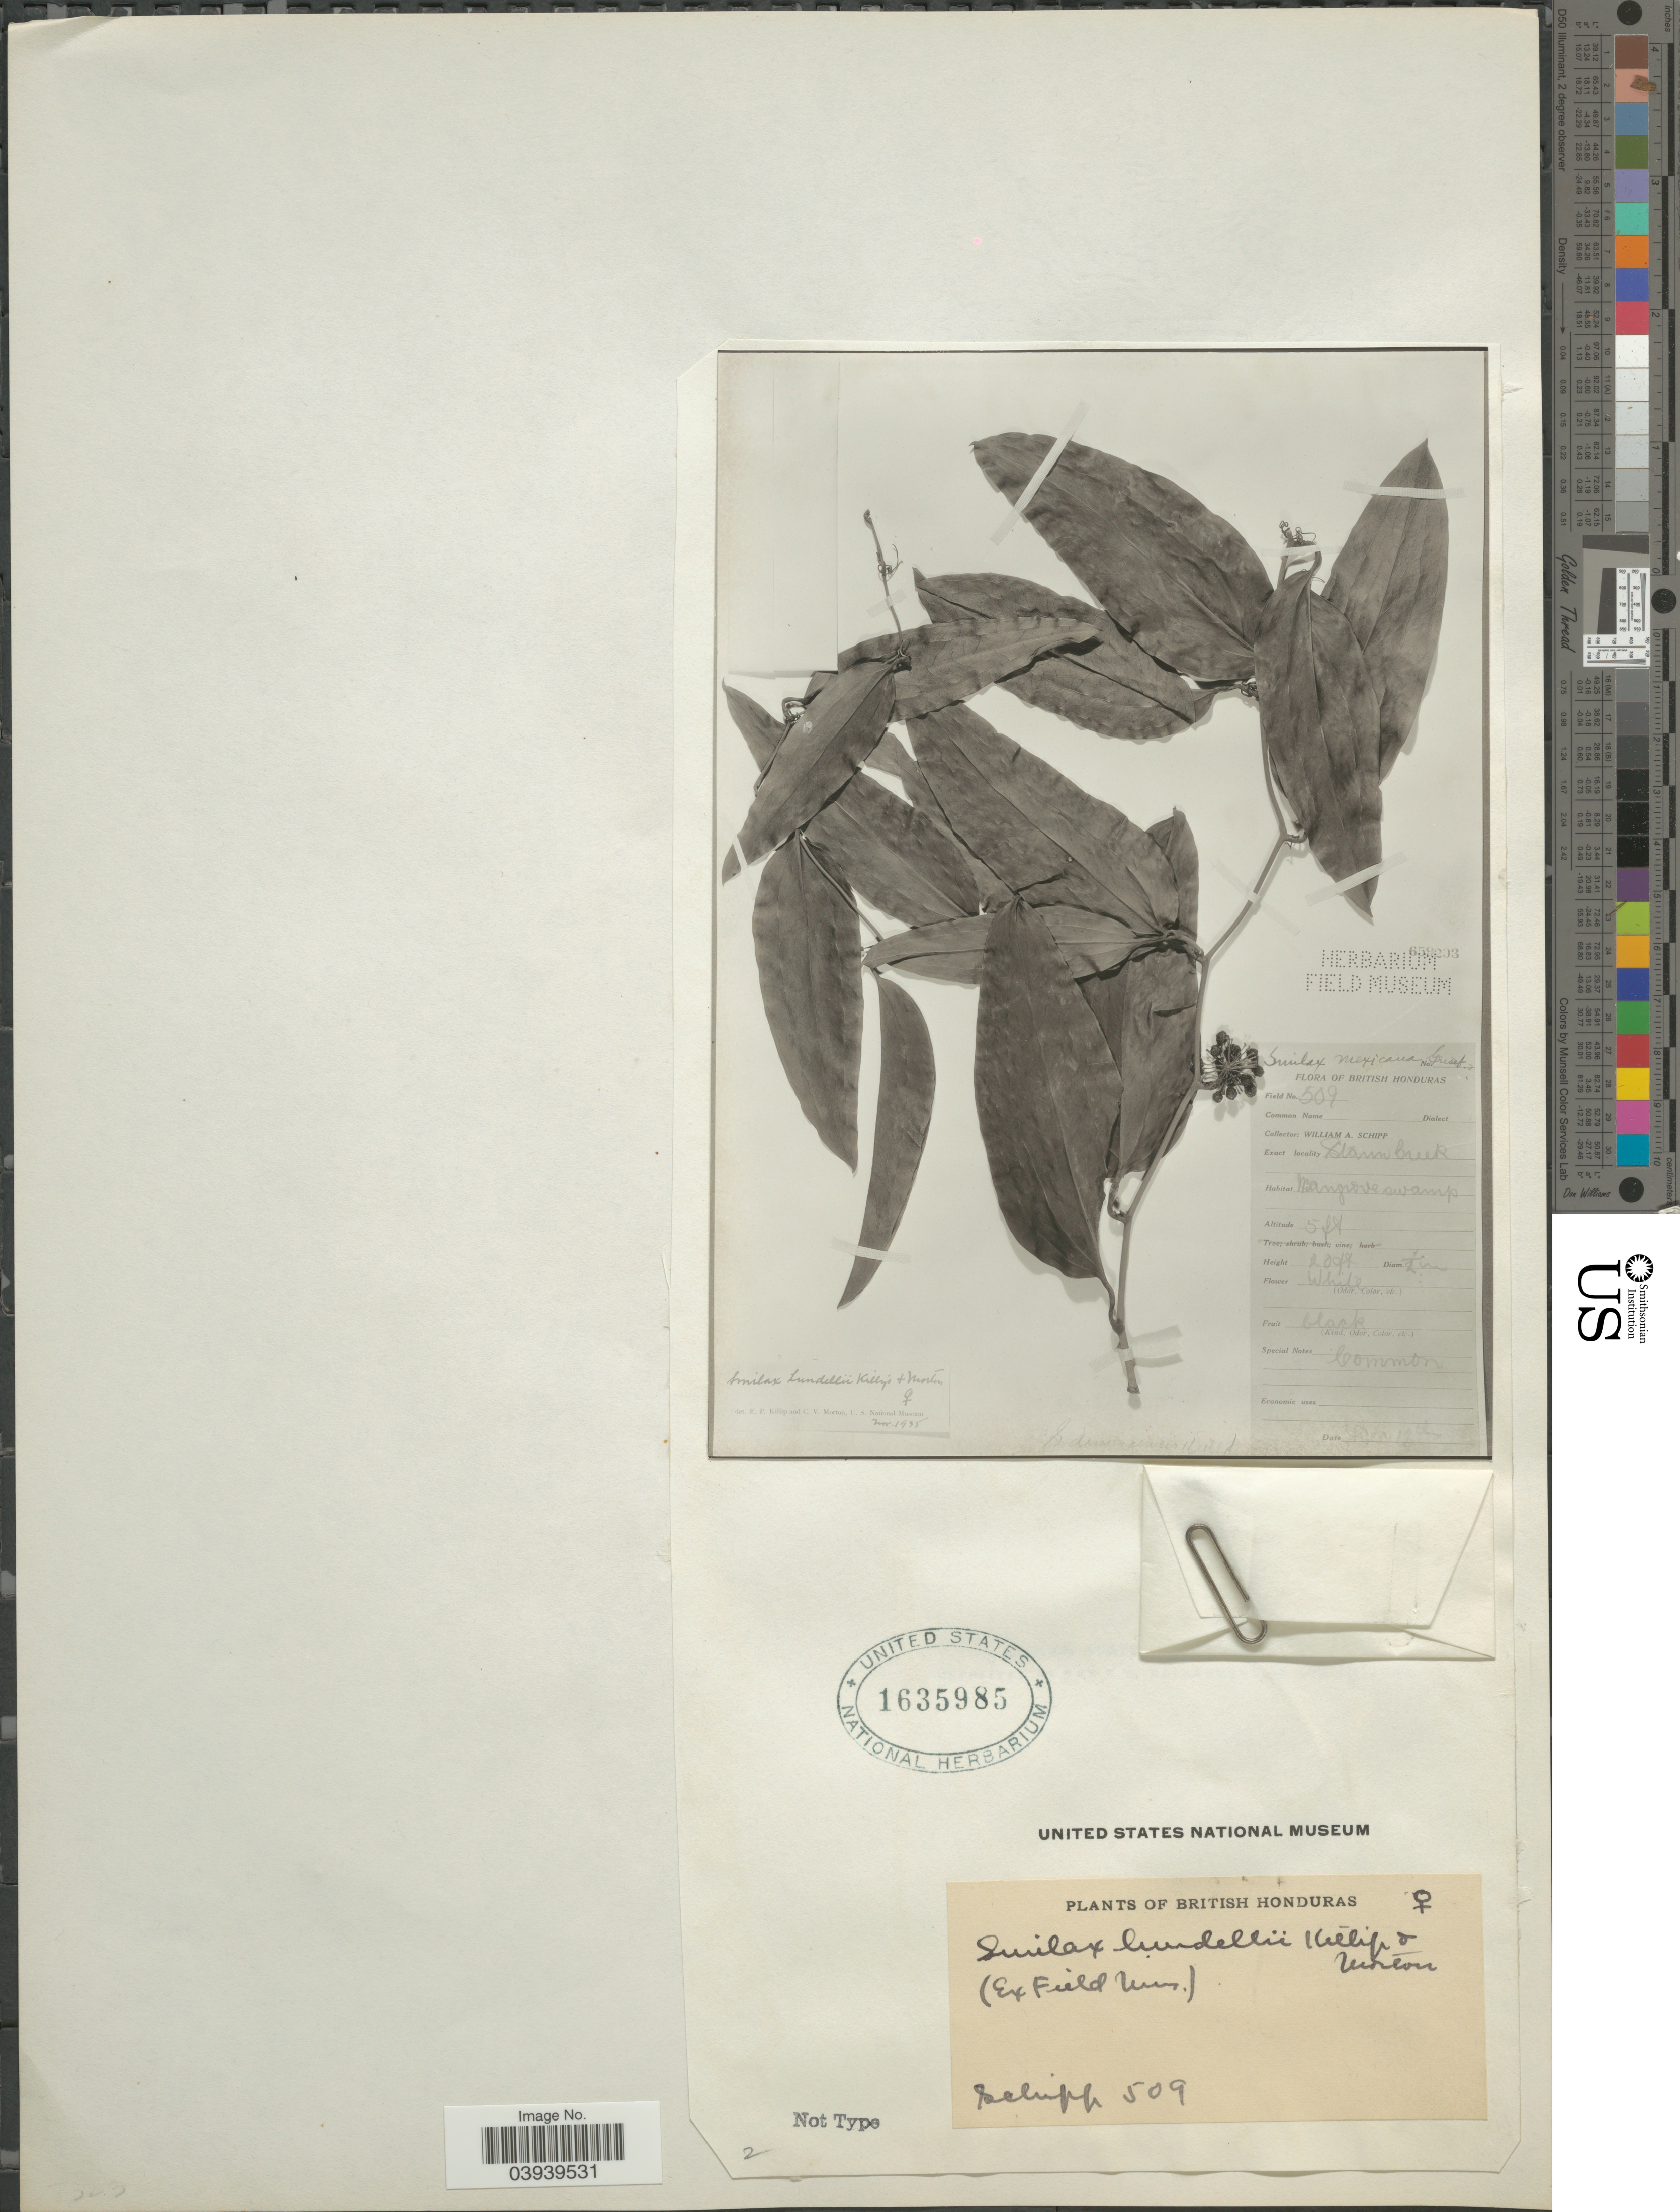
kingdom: Plantae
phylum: Tracheophyta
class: Liliopsida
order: Liliales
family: Smilacaceae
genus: Smilax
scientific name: Smilax lundellii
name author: Killip & C.V. Morton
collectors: W. Schipp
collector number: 509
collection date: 1800-12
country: Belize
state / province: Stann Creek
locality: British Honduras.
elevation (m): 2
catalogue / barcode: US 1635985